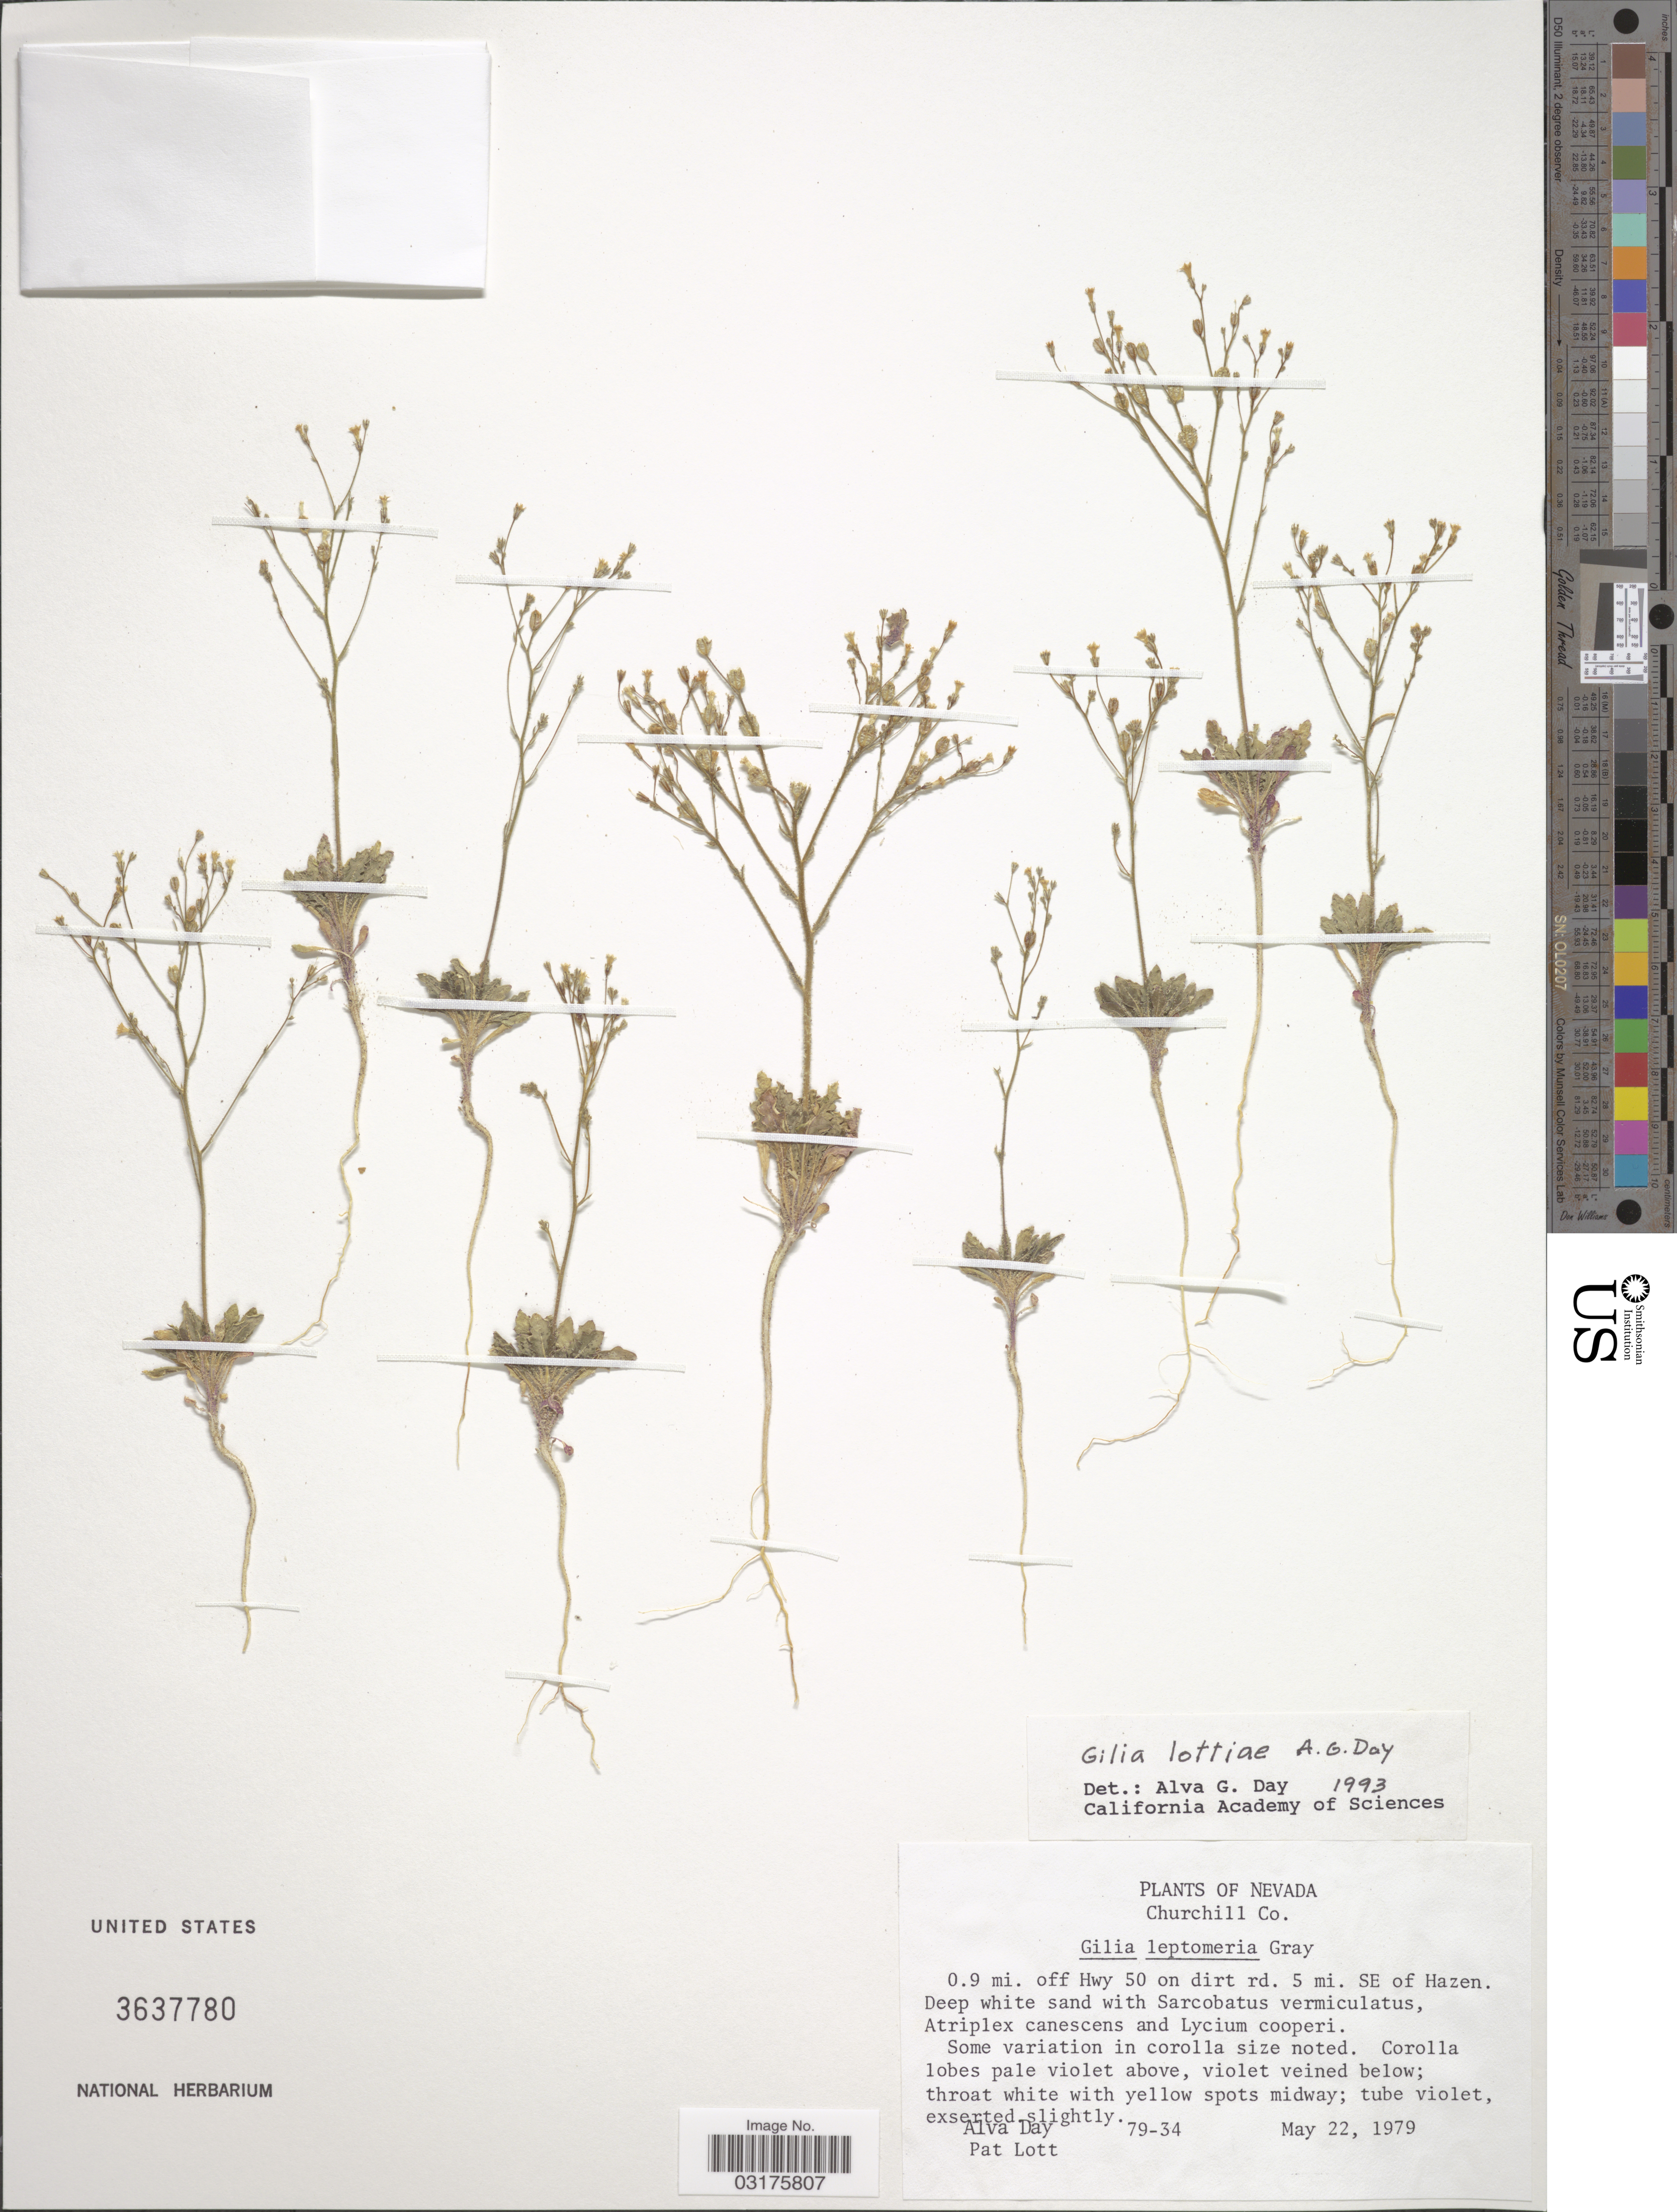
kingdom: Plantae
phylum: Tracheophyta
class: Magnoliopsida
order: Ericales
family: Polemoniaceae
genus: Aliciella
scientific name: Aliciella lottiae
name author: (A.G. Day) J.M. Porter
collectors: A. G. Day & P. Lott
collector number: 79-34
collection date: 1979-05-22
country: United States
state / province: Nevada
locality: Churchill Co. 0.9 mi. off Hwy 50 on dirt rd. 5 mi. SE of Hazen.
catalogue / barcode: US 3637780